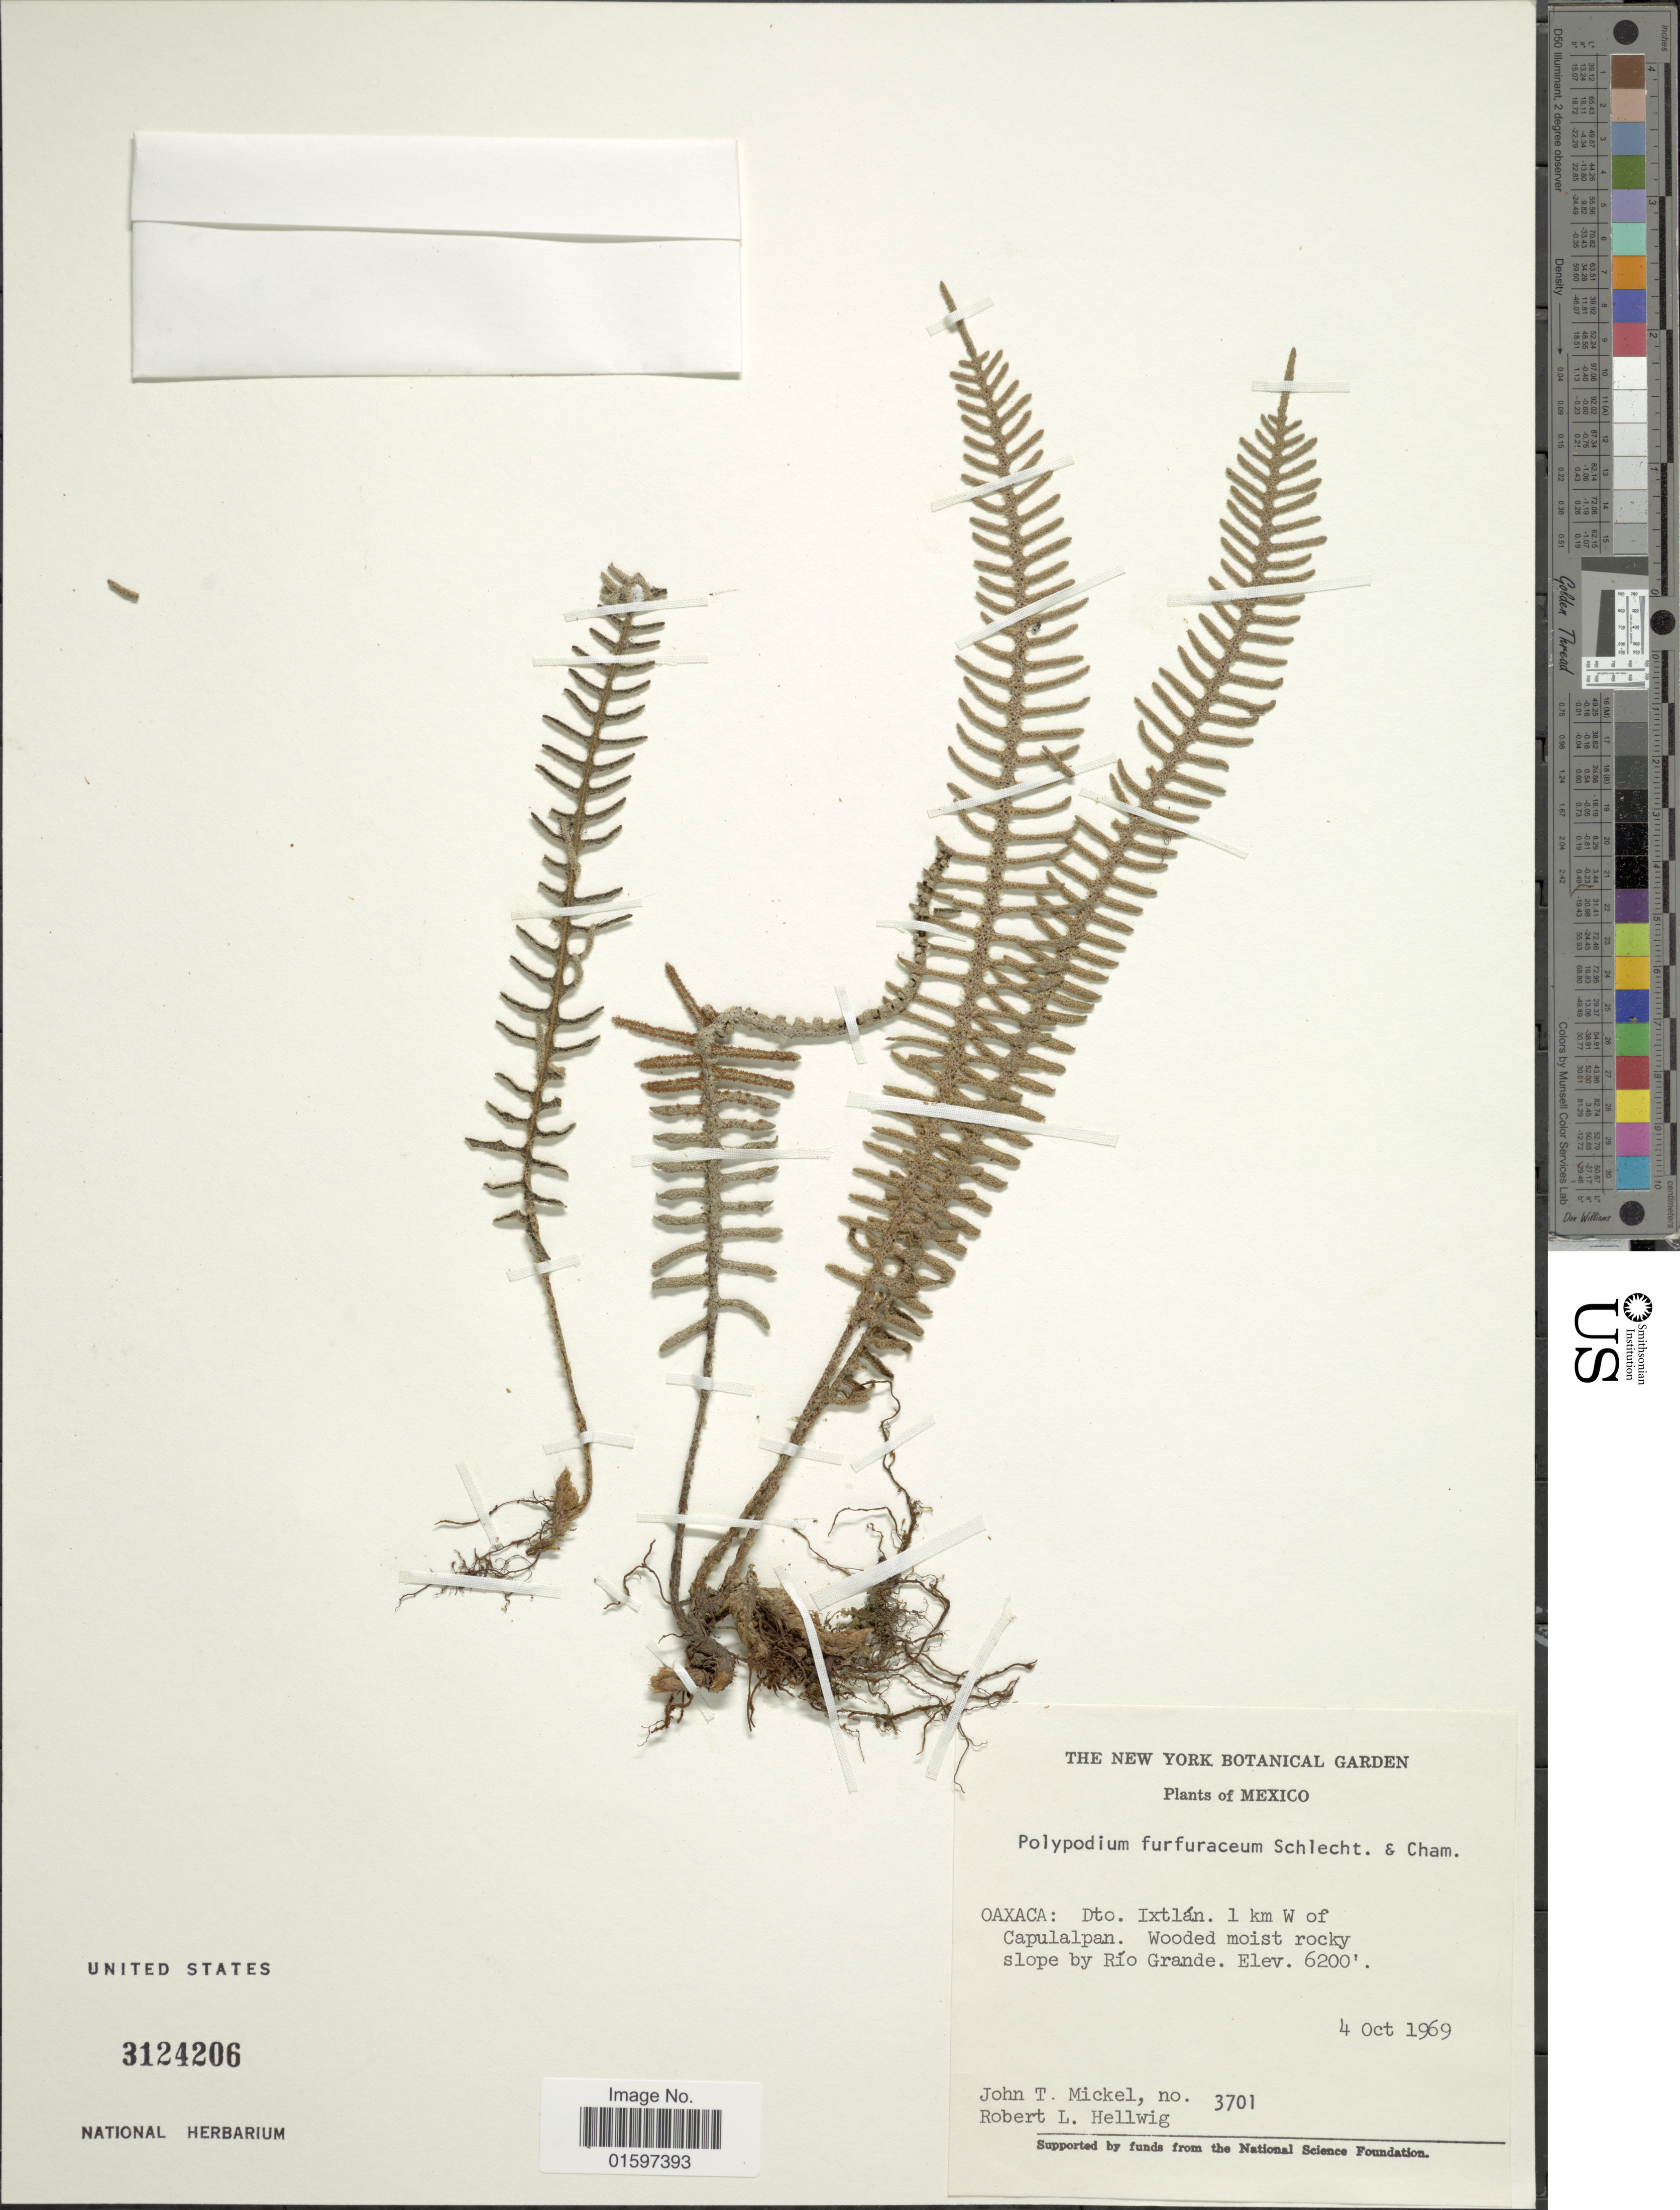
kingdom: Plantae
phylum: Tracheophyta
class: Polypodiopsida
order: Polypodiales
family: Polypodiaceae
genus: Pleopeltis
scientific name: Pleopeltis furfuracea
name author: (Schltdl. & Cham.) A.R. Sm. & Tejero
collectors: J. T. Mickel & R. Hellwig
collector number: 3701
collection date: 1969-10-04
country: Mexico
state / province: Oaxaca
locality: Mexico, Dto. Ixtlán, 1 km W of Capulalpan, wooded moist rocky slope by Río Grande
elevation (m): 1890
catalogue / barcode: US 3124206